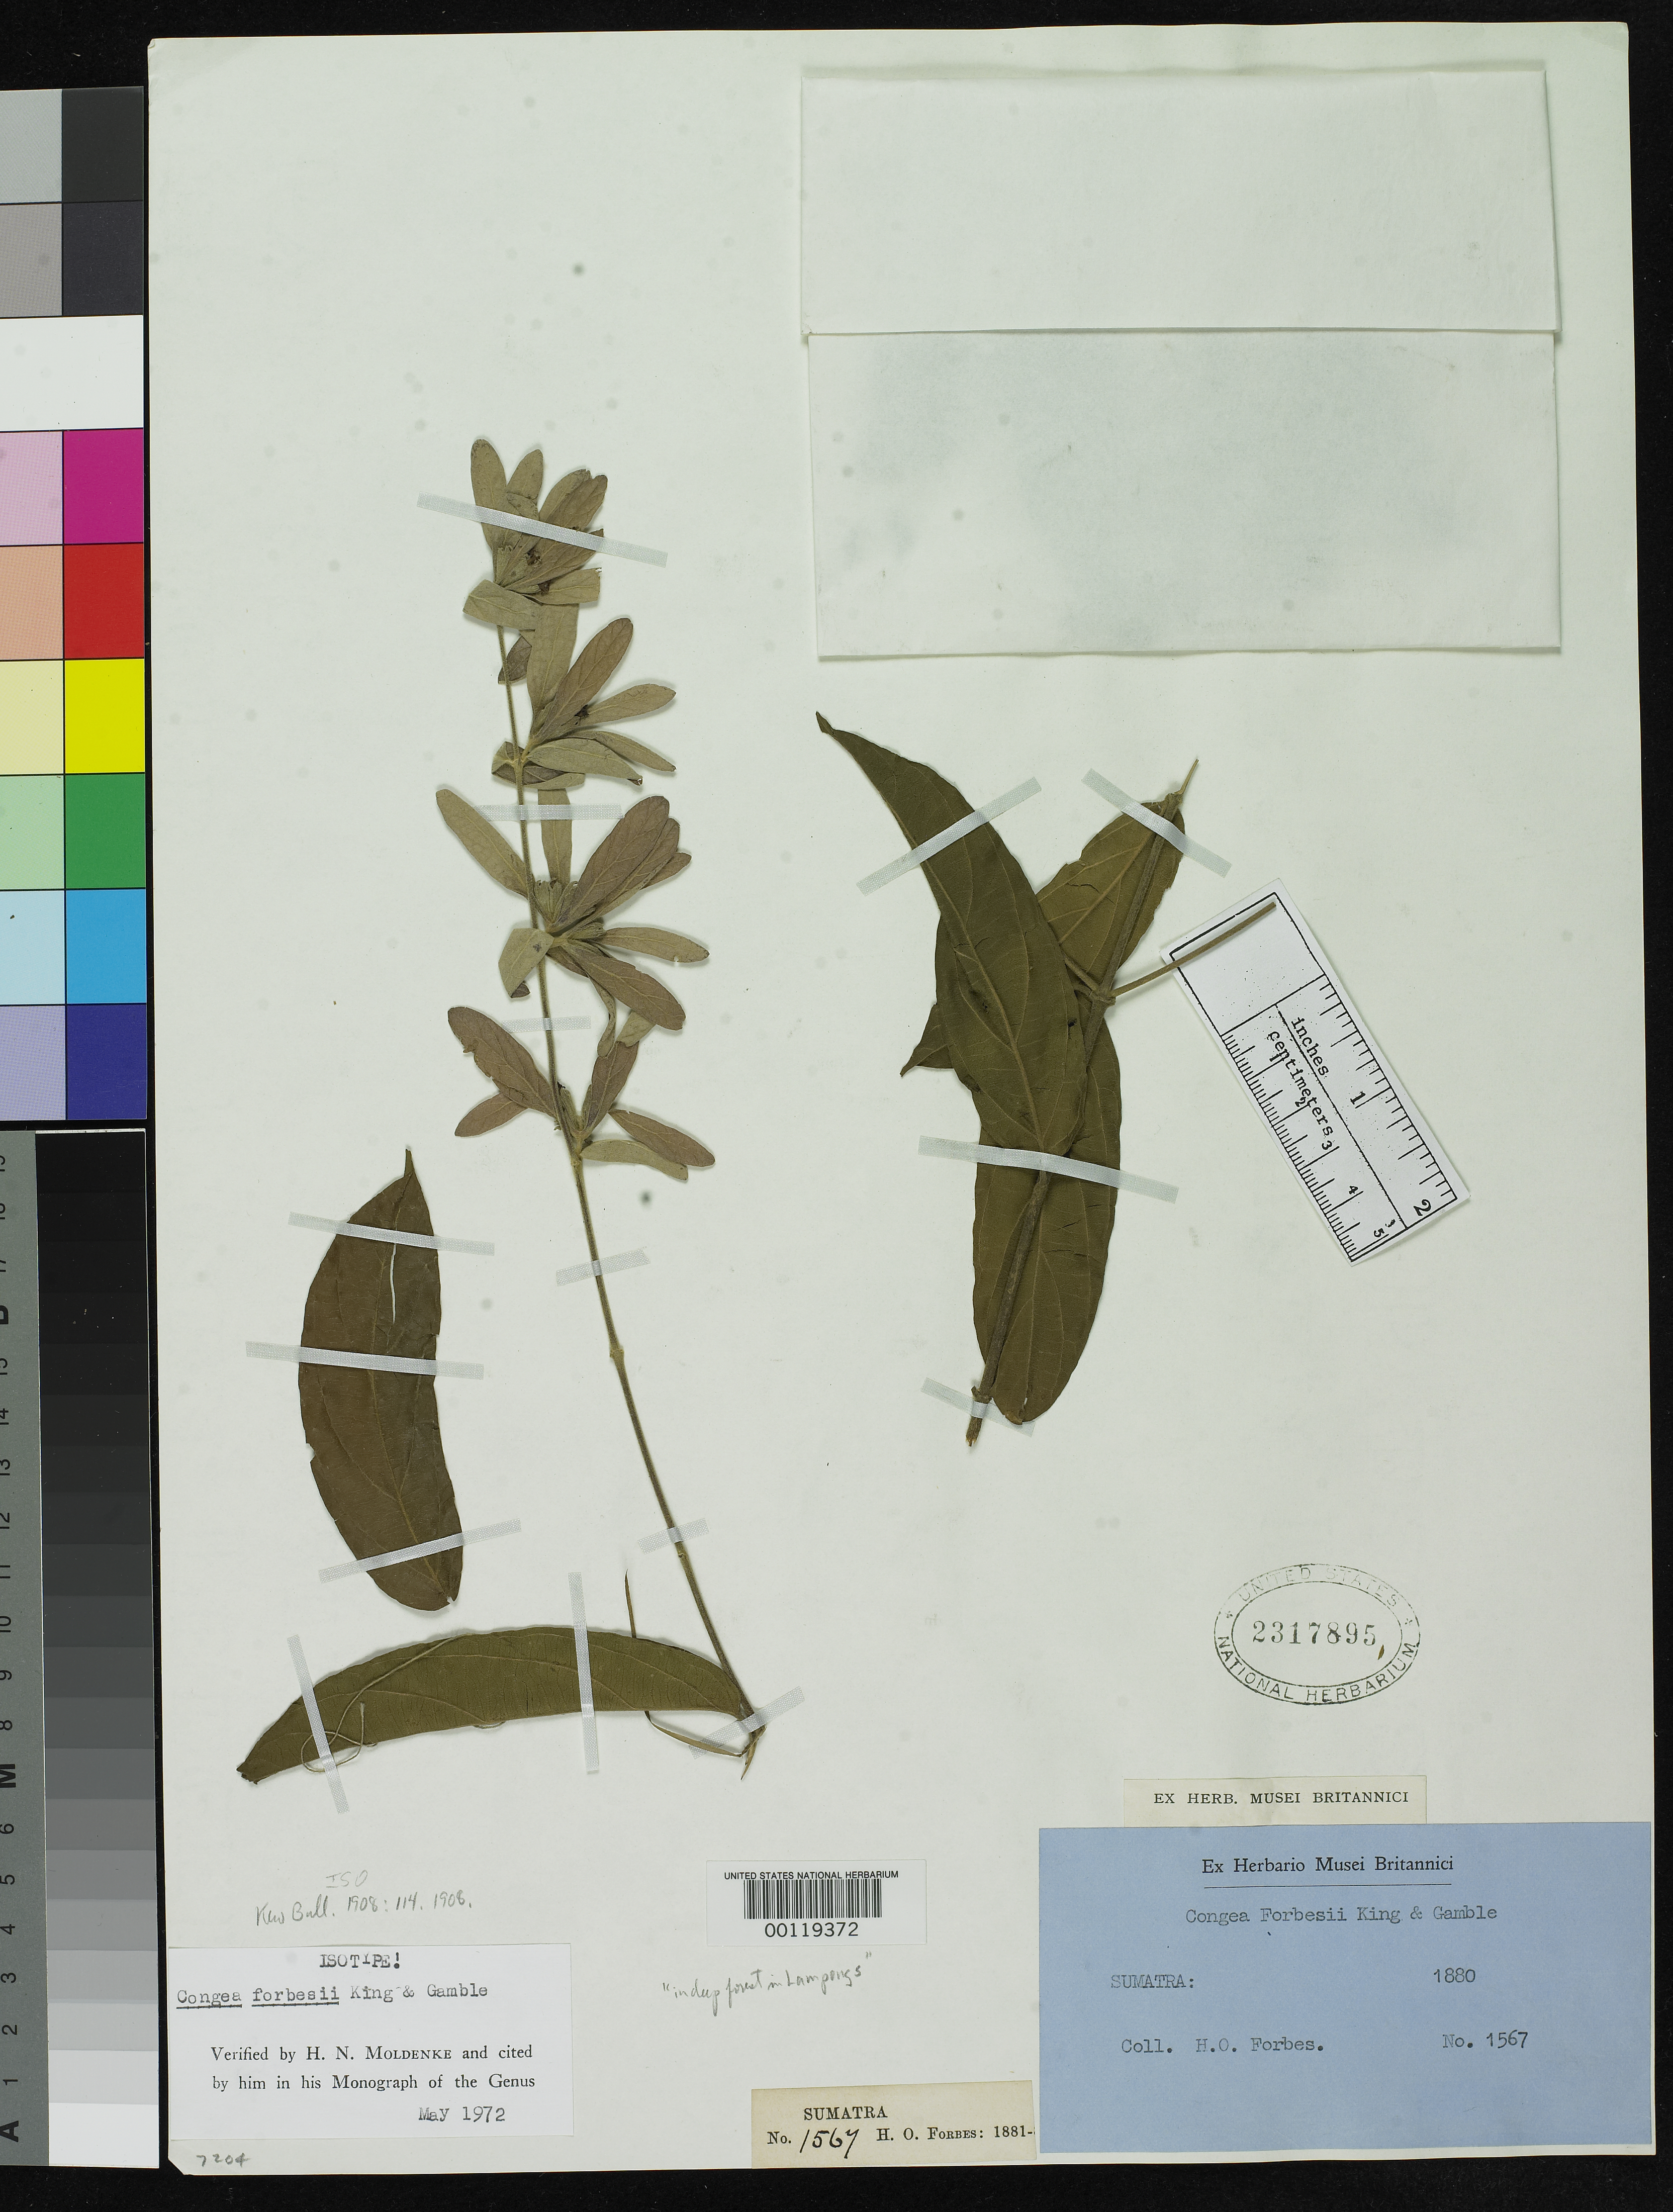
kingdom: Plantae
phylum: Tracheophyta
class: Magnoliopsida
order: Lamiales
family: Lamiaceae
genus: Congea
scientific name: Congea forbesii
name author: King & Gamble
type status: Isotype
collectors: H. O. Forbes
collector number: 1567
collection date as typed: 1880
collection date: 1880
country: Indonesia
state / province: Sumatra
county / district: Sumatera Selatan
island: Sumatra Island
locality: Lampong district.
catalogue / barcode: US 2317895